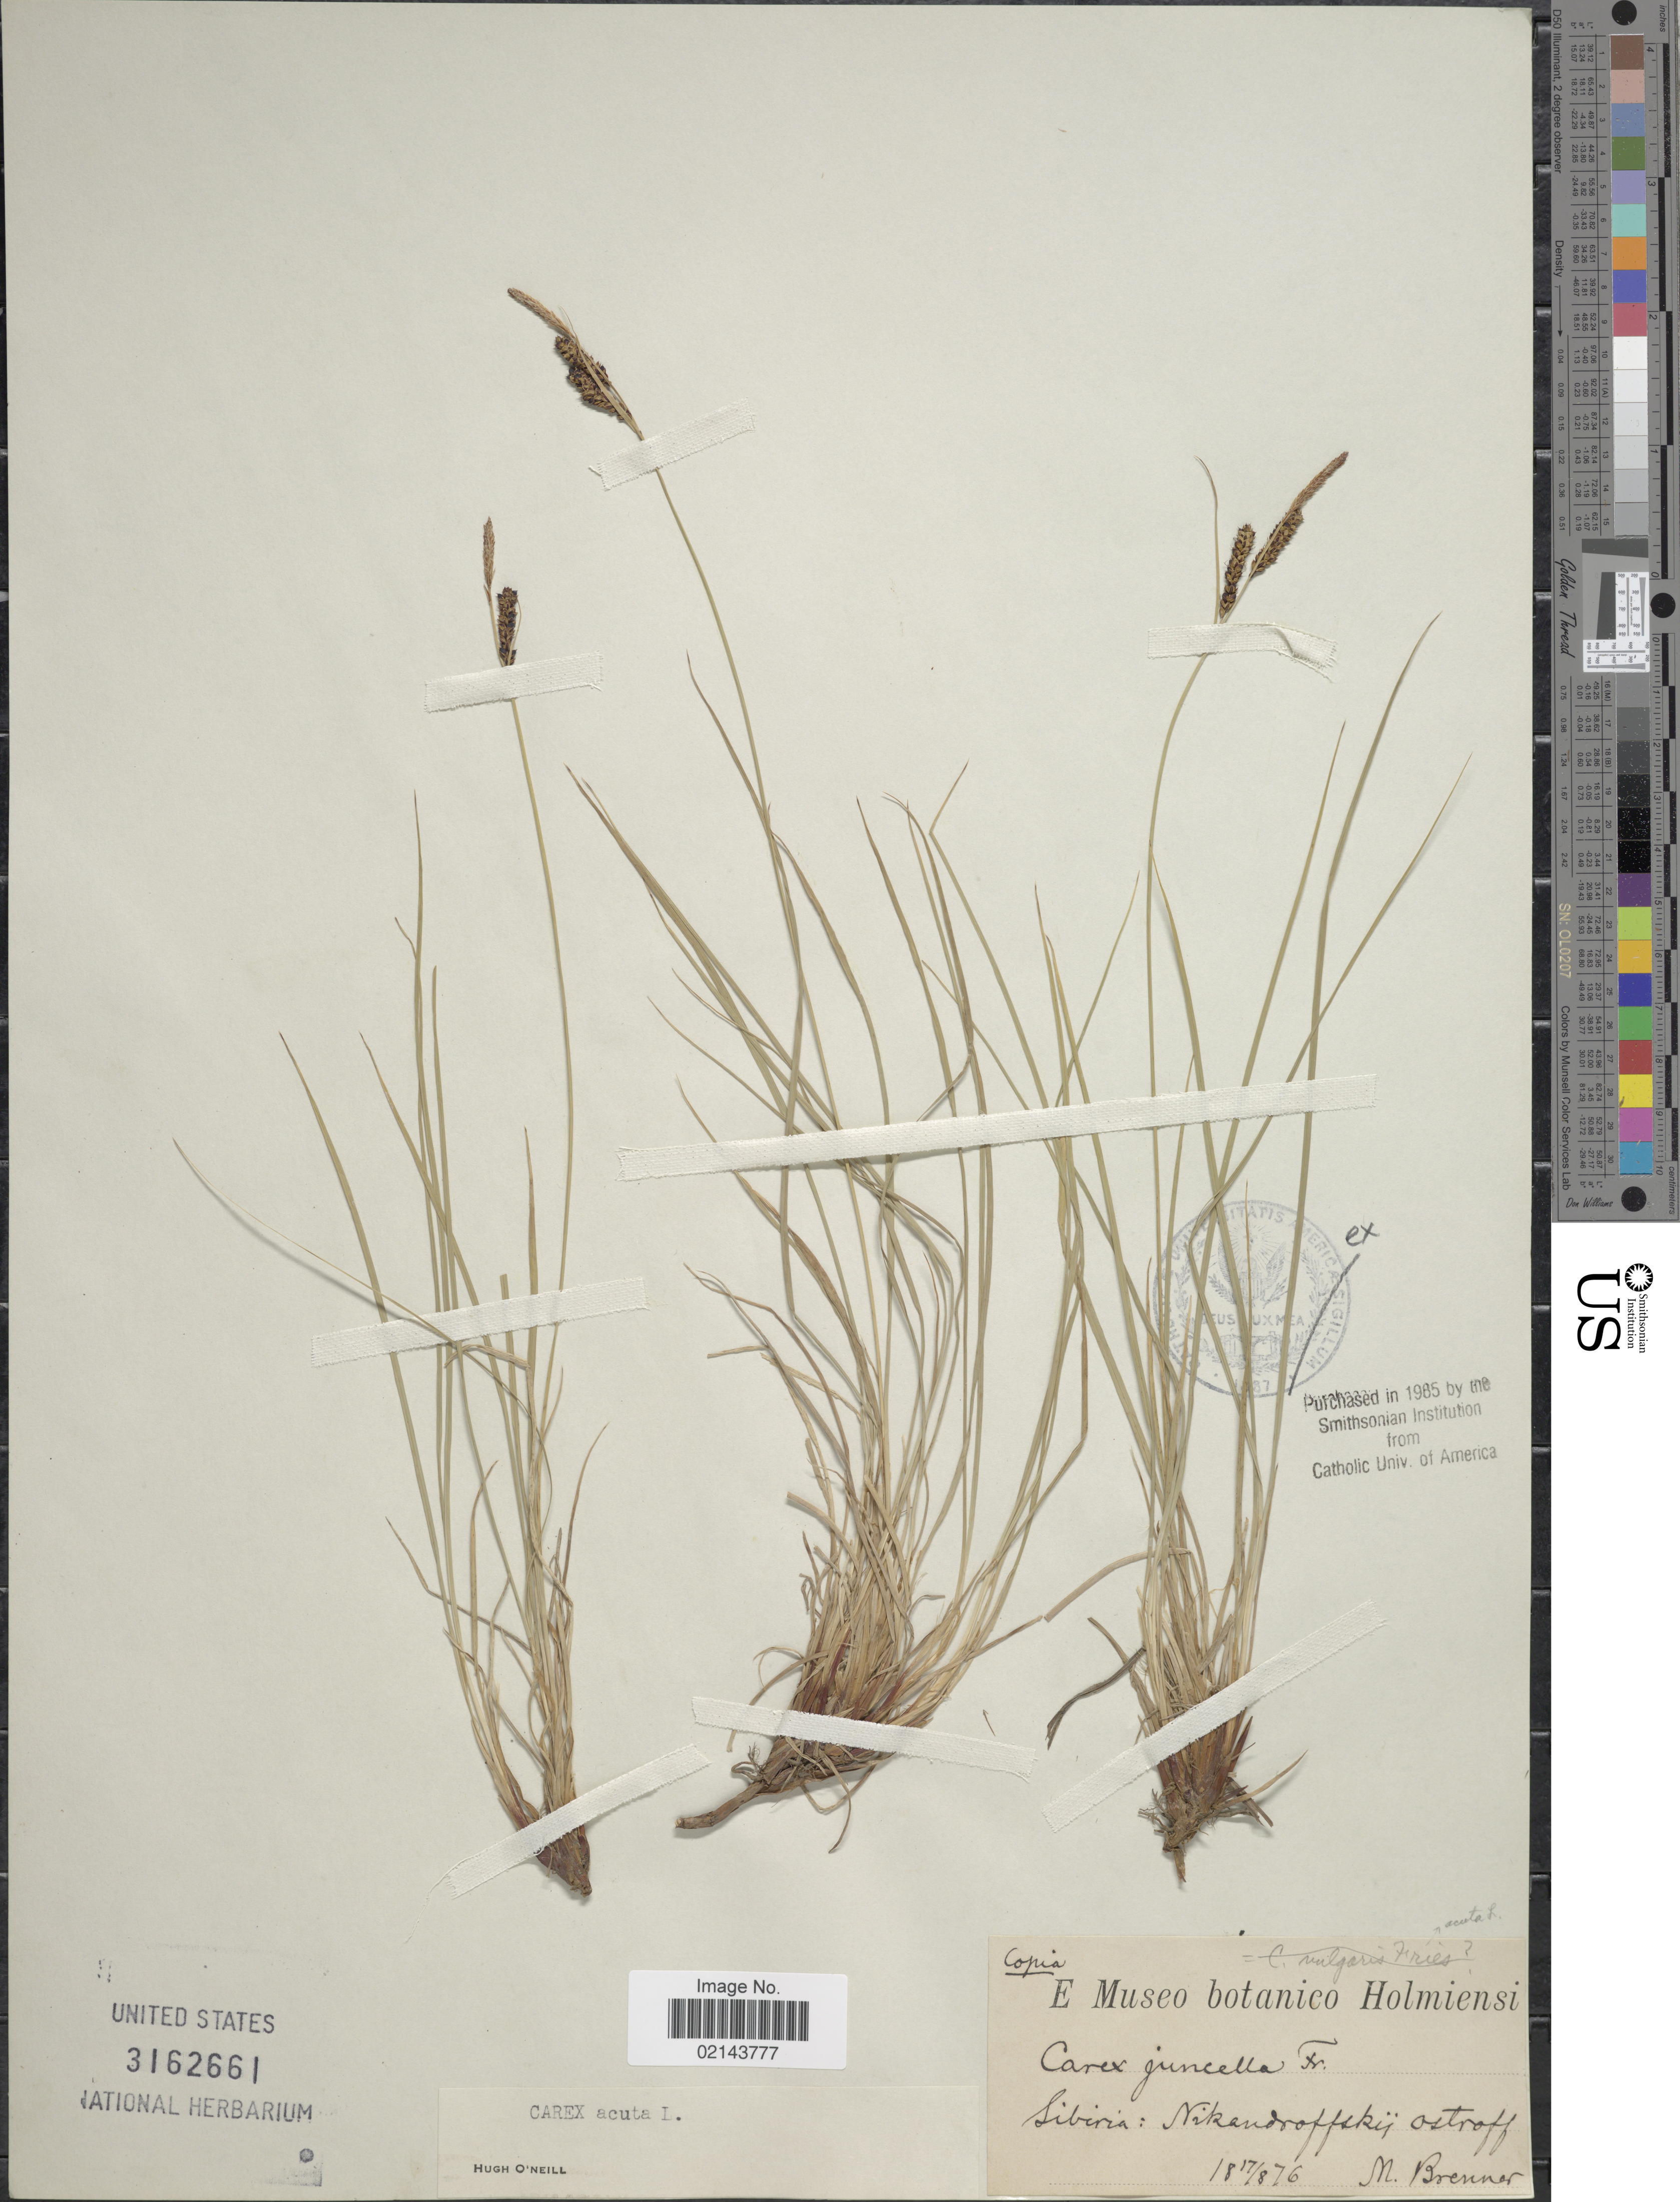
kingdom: Plantae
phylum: Tracheophyta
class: Liliopsida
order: Poales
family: Cyperaceae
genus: Carex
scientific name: Carex acuta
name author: L.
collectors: M. Brenner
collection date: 1876-08-17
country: Russian Federation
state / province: Krasnoyarsk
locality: Sibiria: Nikandroffsky ostroff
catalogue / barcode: US 3162661